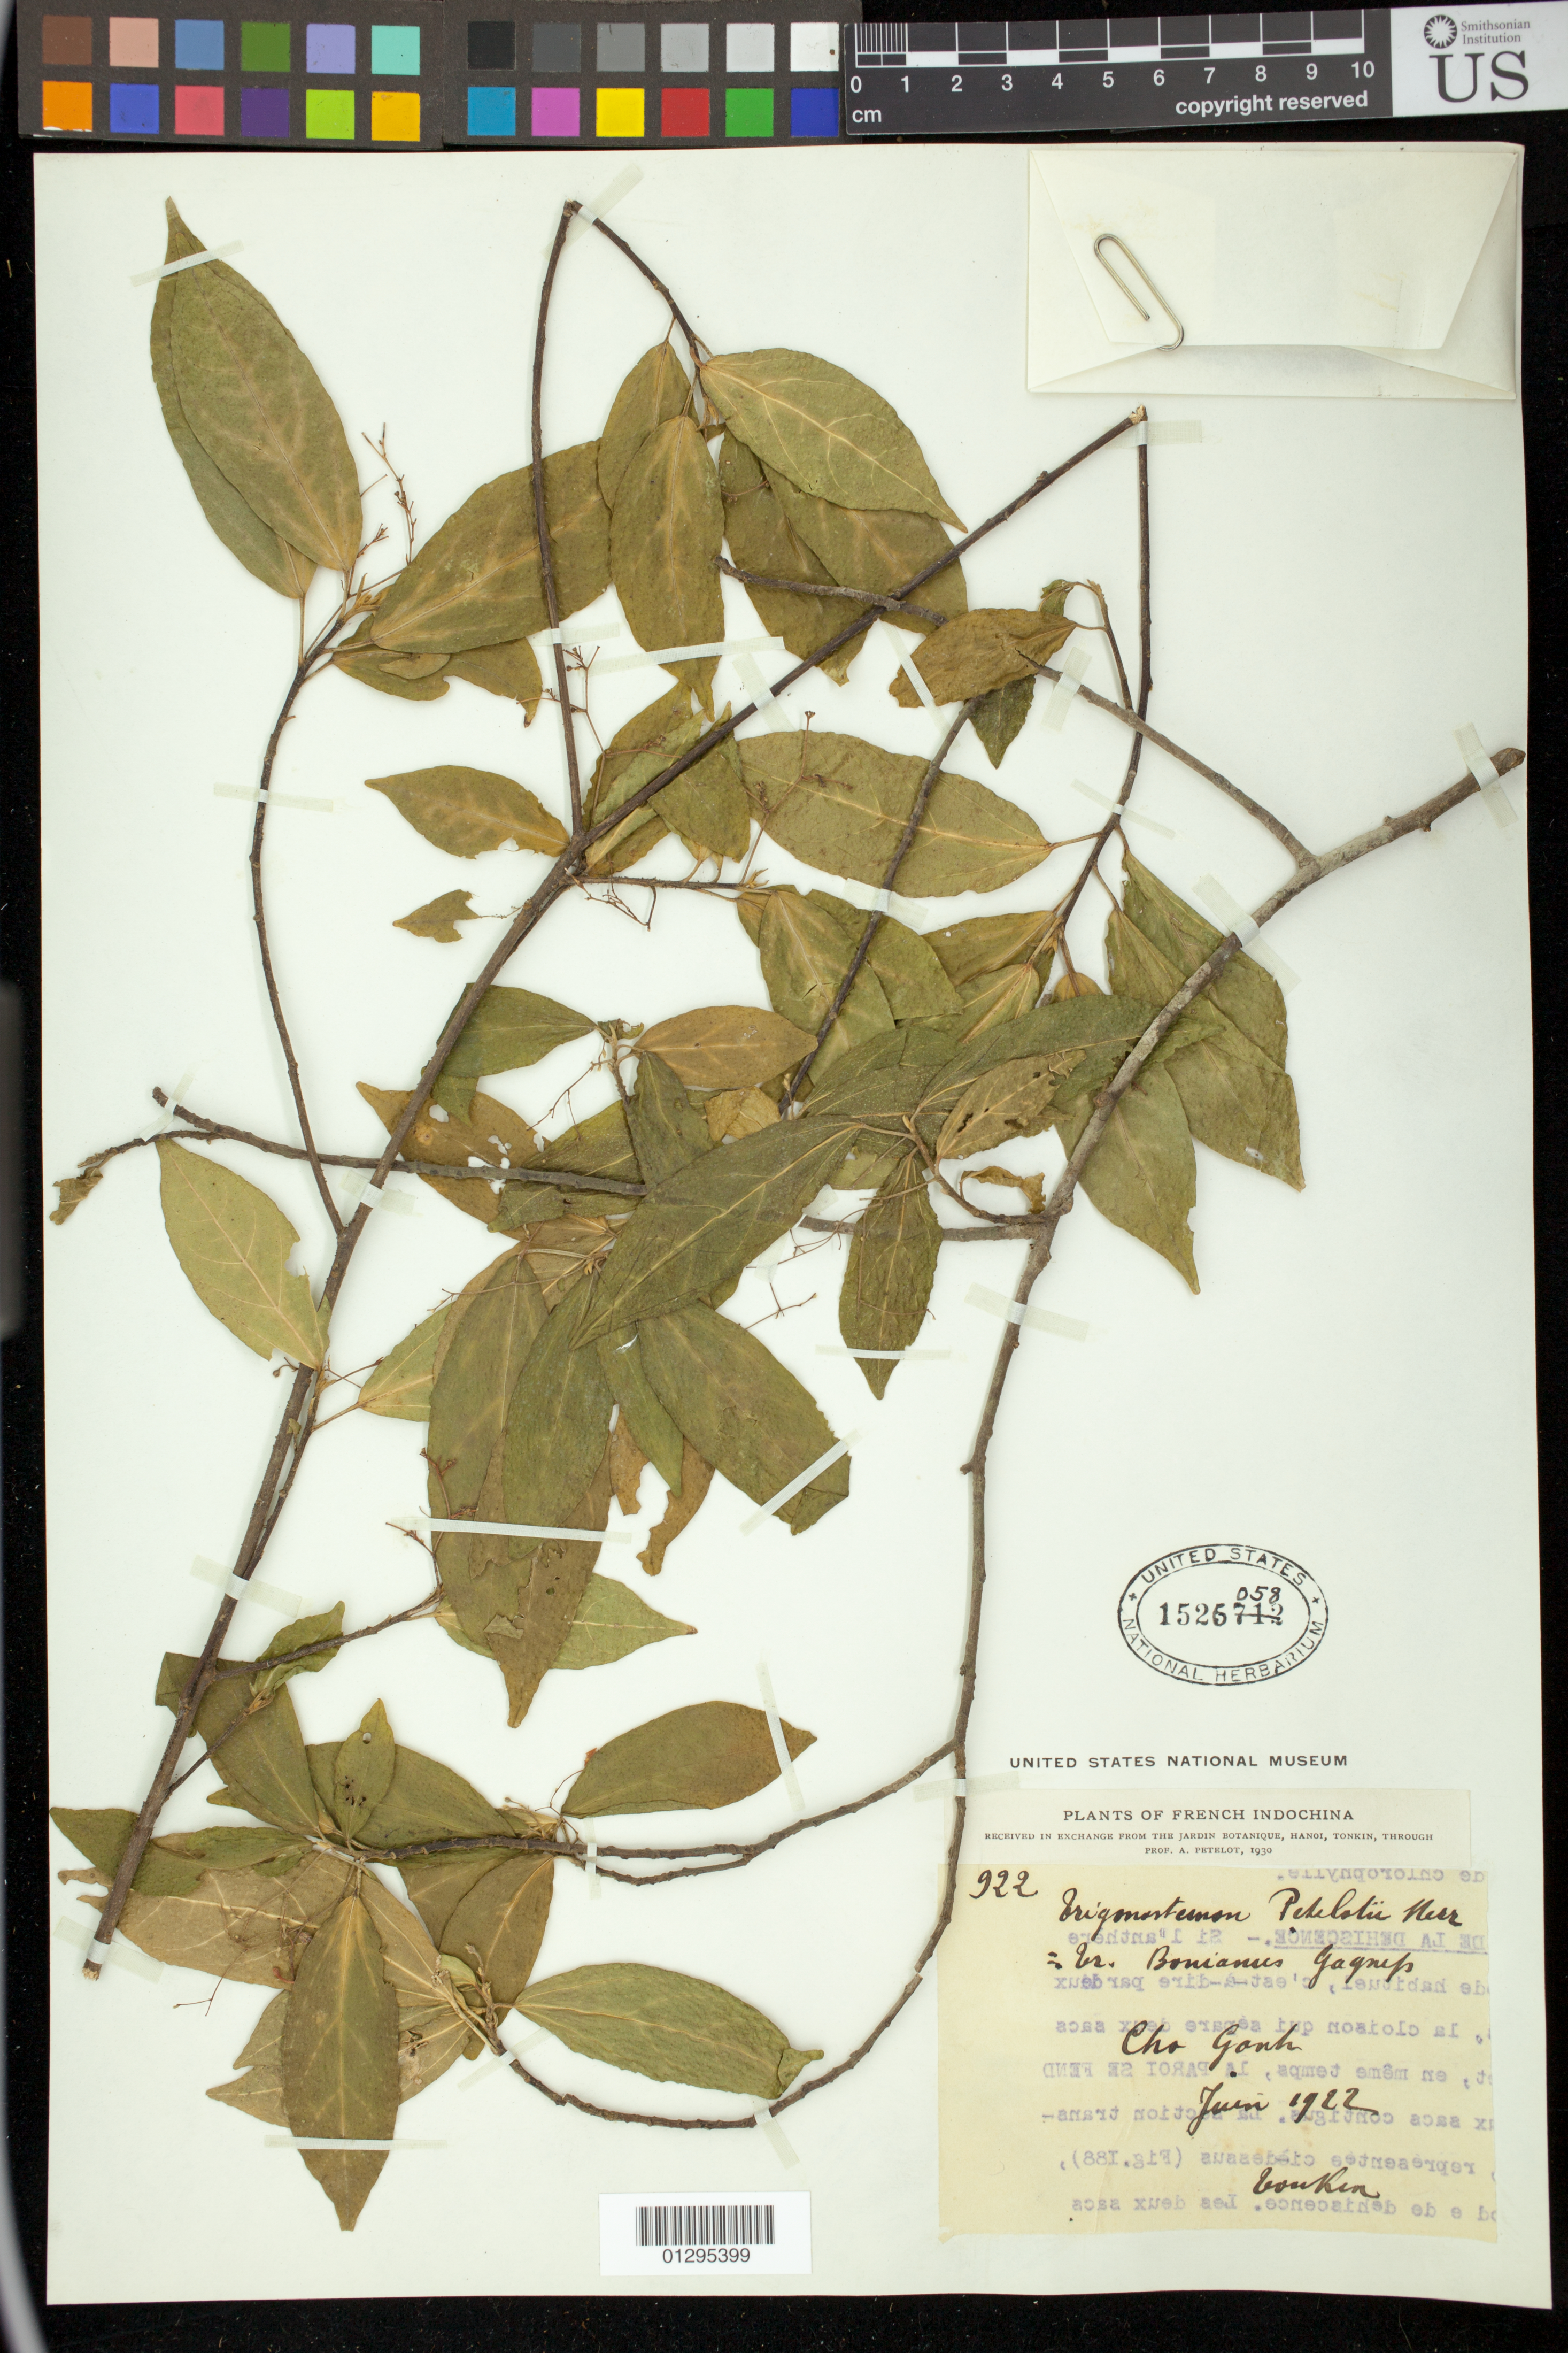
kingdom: Plantae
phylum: Tracheophyta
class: Magnoliopsida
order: Malpighiales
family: Euphorbiaceae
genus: Trigonostemon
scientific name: Trigonostemon petelotii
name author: Merr.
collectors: P. A. Pételot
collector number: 922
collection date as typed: Oct 1922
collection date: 1922-06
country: Vietnam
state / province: Ninh Binh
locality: Cho ganh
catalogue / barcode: US 1526058